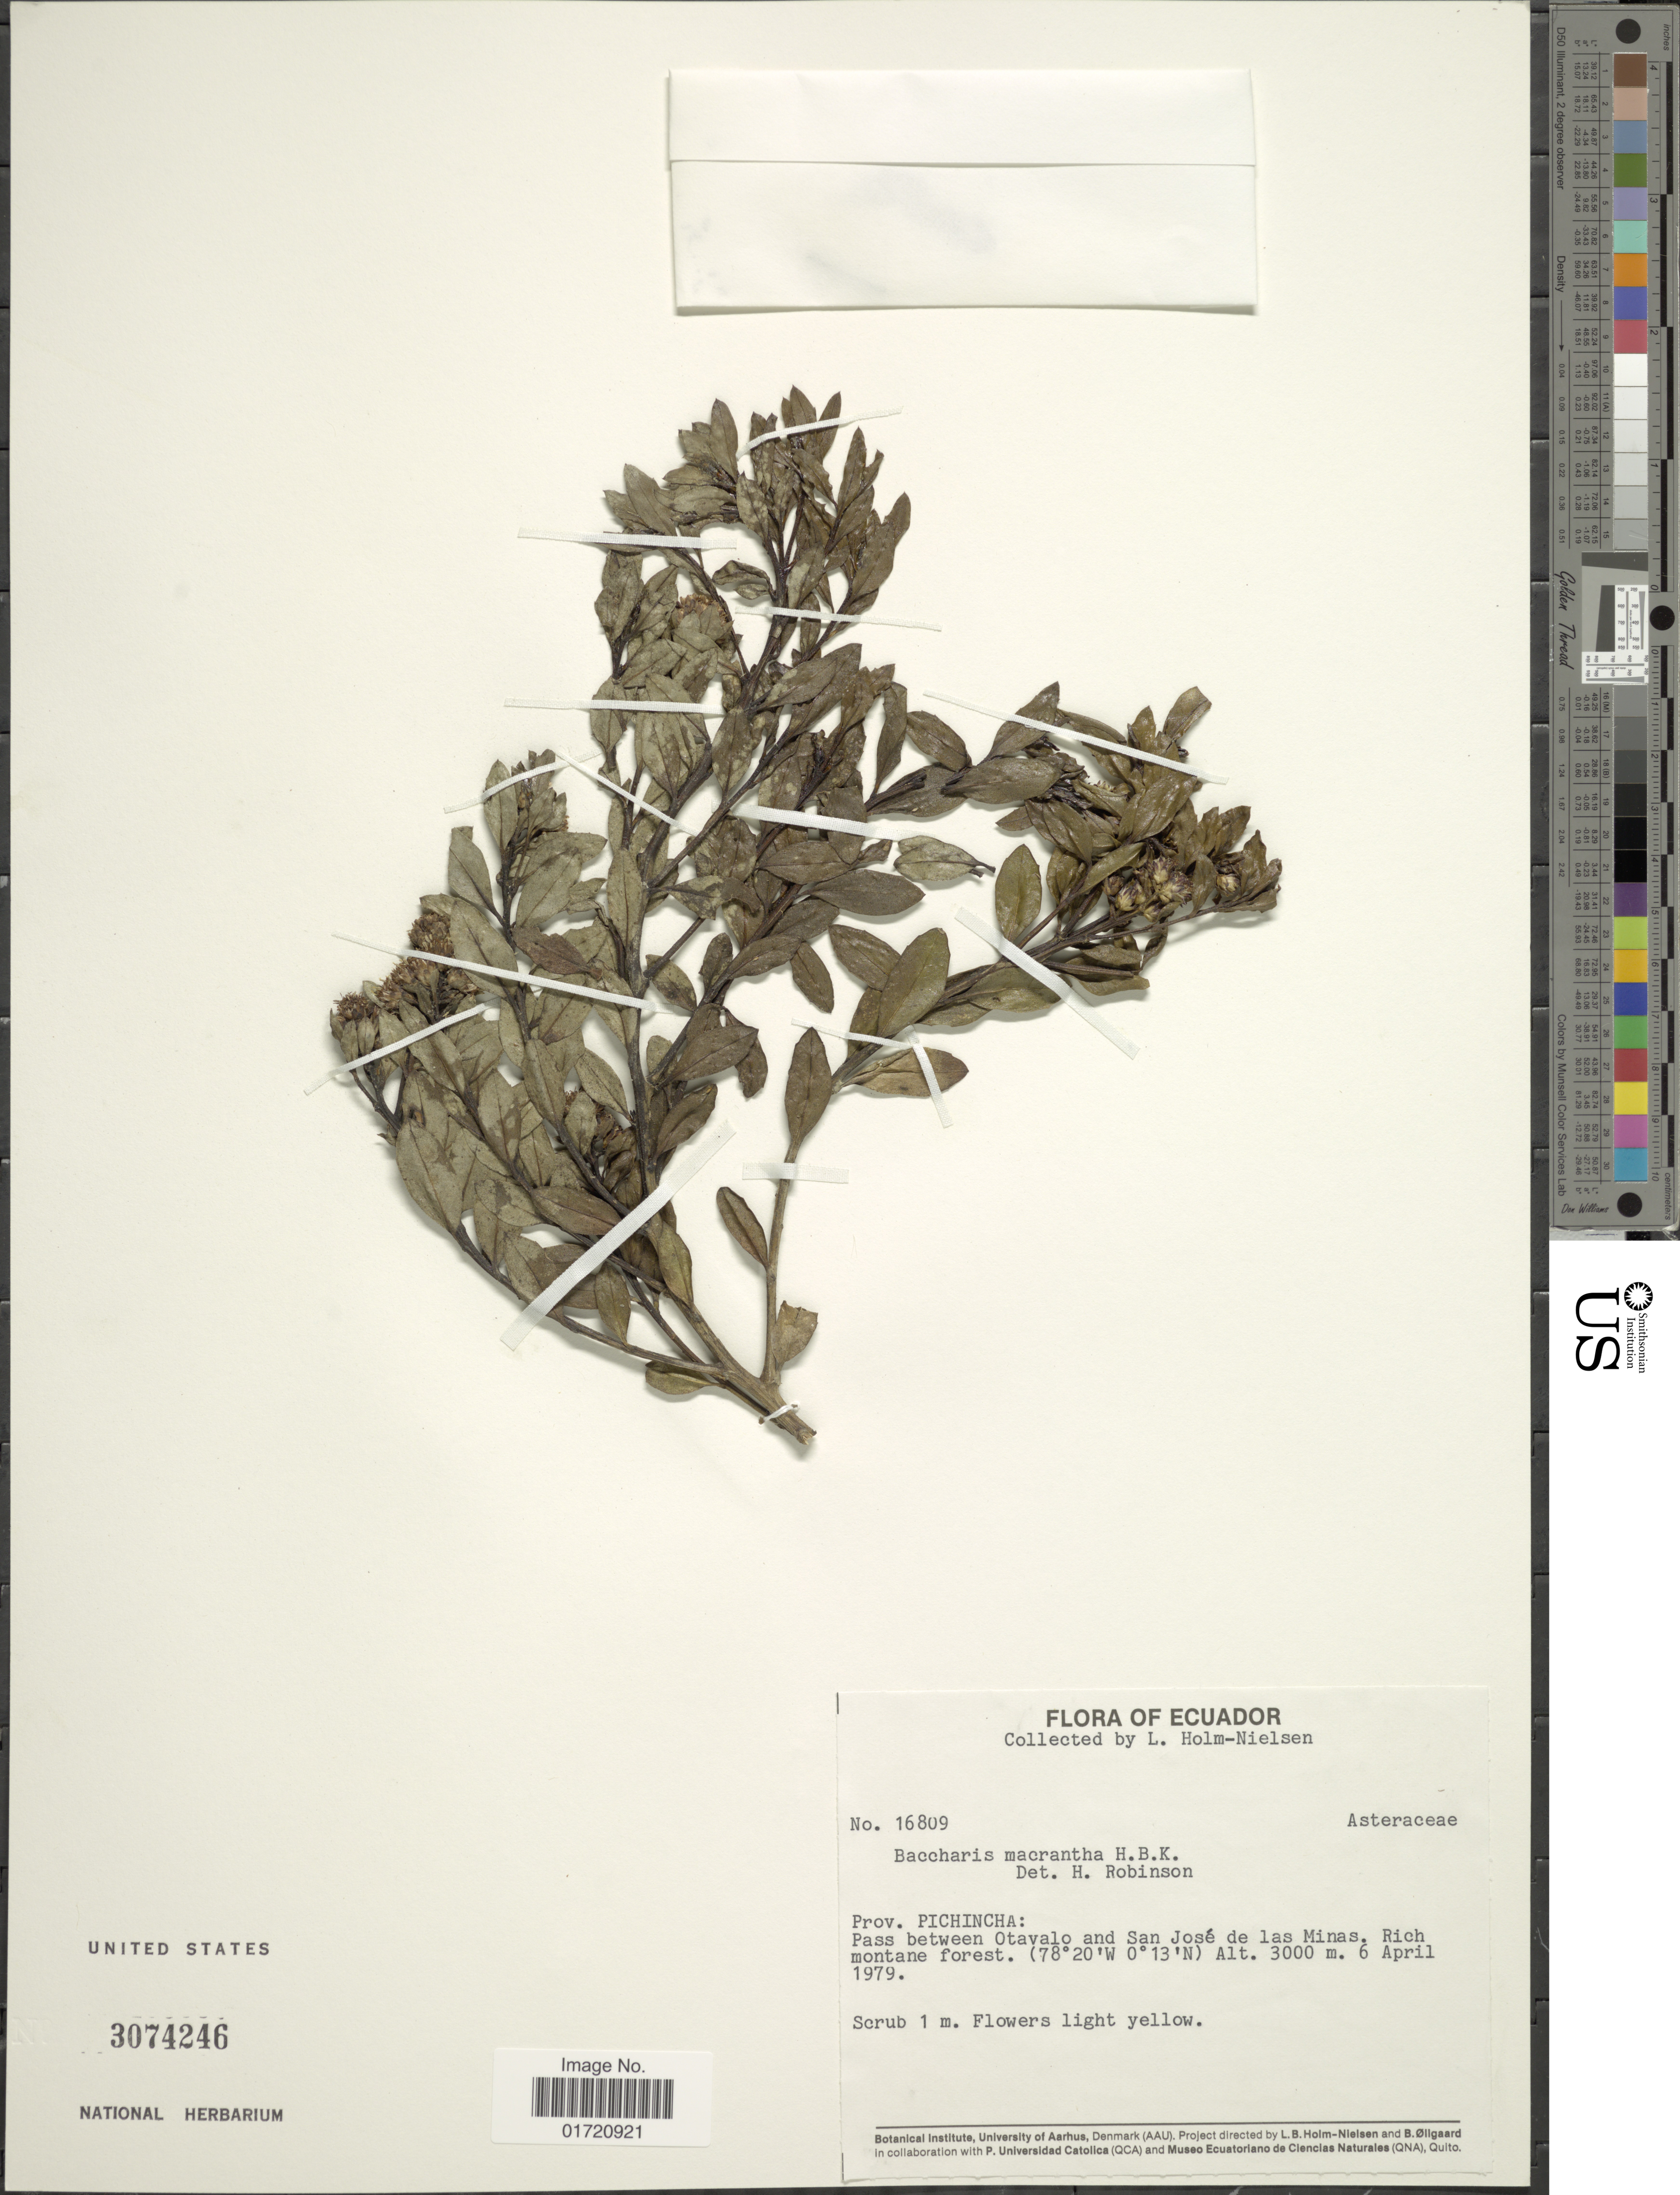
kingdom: Plantae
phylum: Tracheophyta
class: Magnoliopsida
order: Asterales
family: Asteraceae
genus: Baccharis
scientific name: Baccharis macrantha subsp. cundinamarcensis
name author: (Cuatrec.) Cuatrec.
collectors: L. B. Holm-Nielsen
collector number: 16809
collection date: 1979-04-06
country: Ecuador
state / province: Pichincha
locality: Pass between Otavalo and San Jose de las Minas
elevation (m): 3000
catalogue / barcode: US 3074246